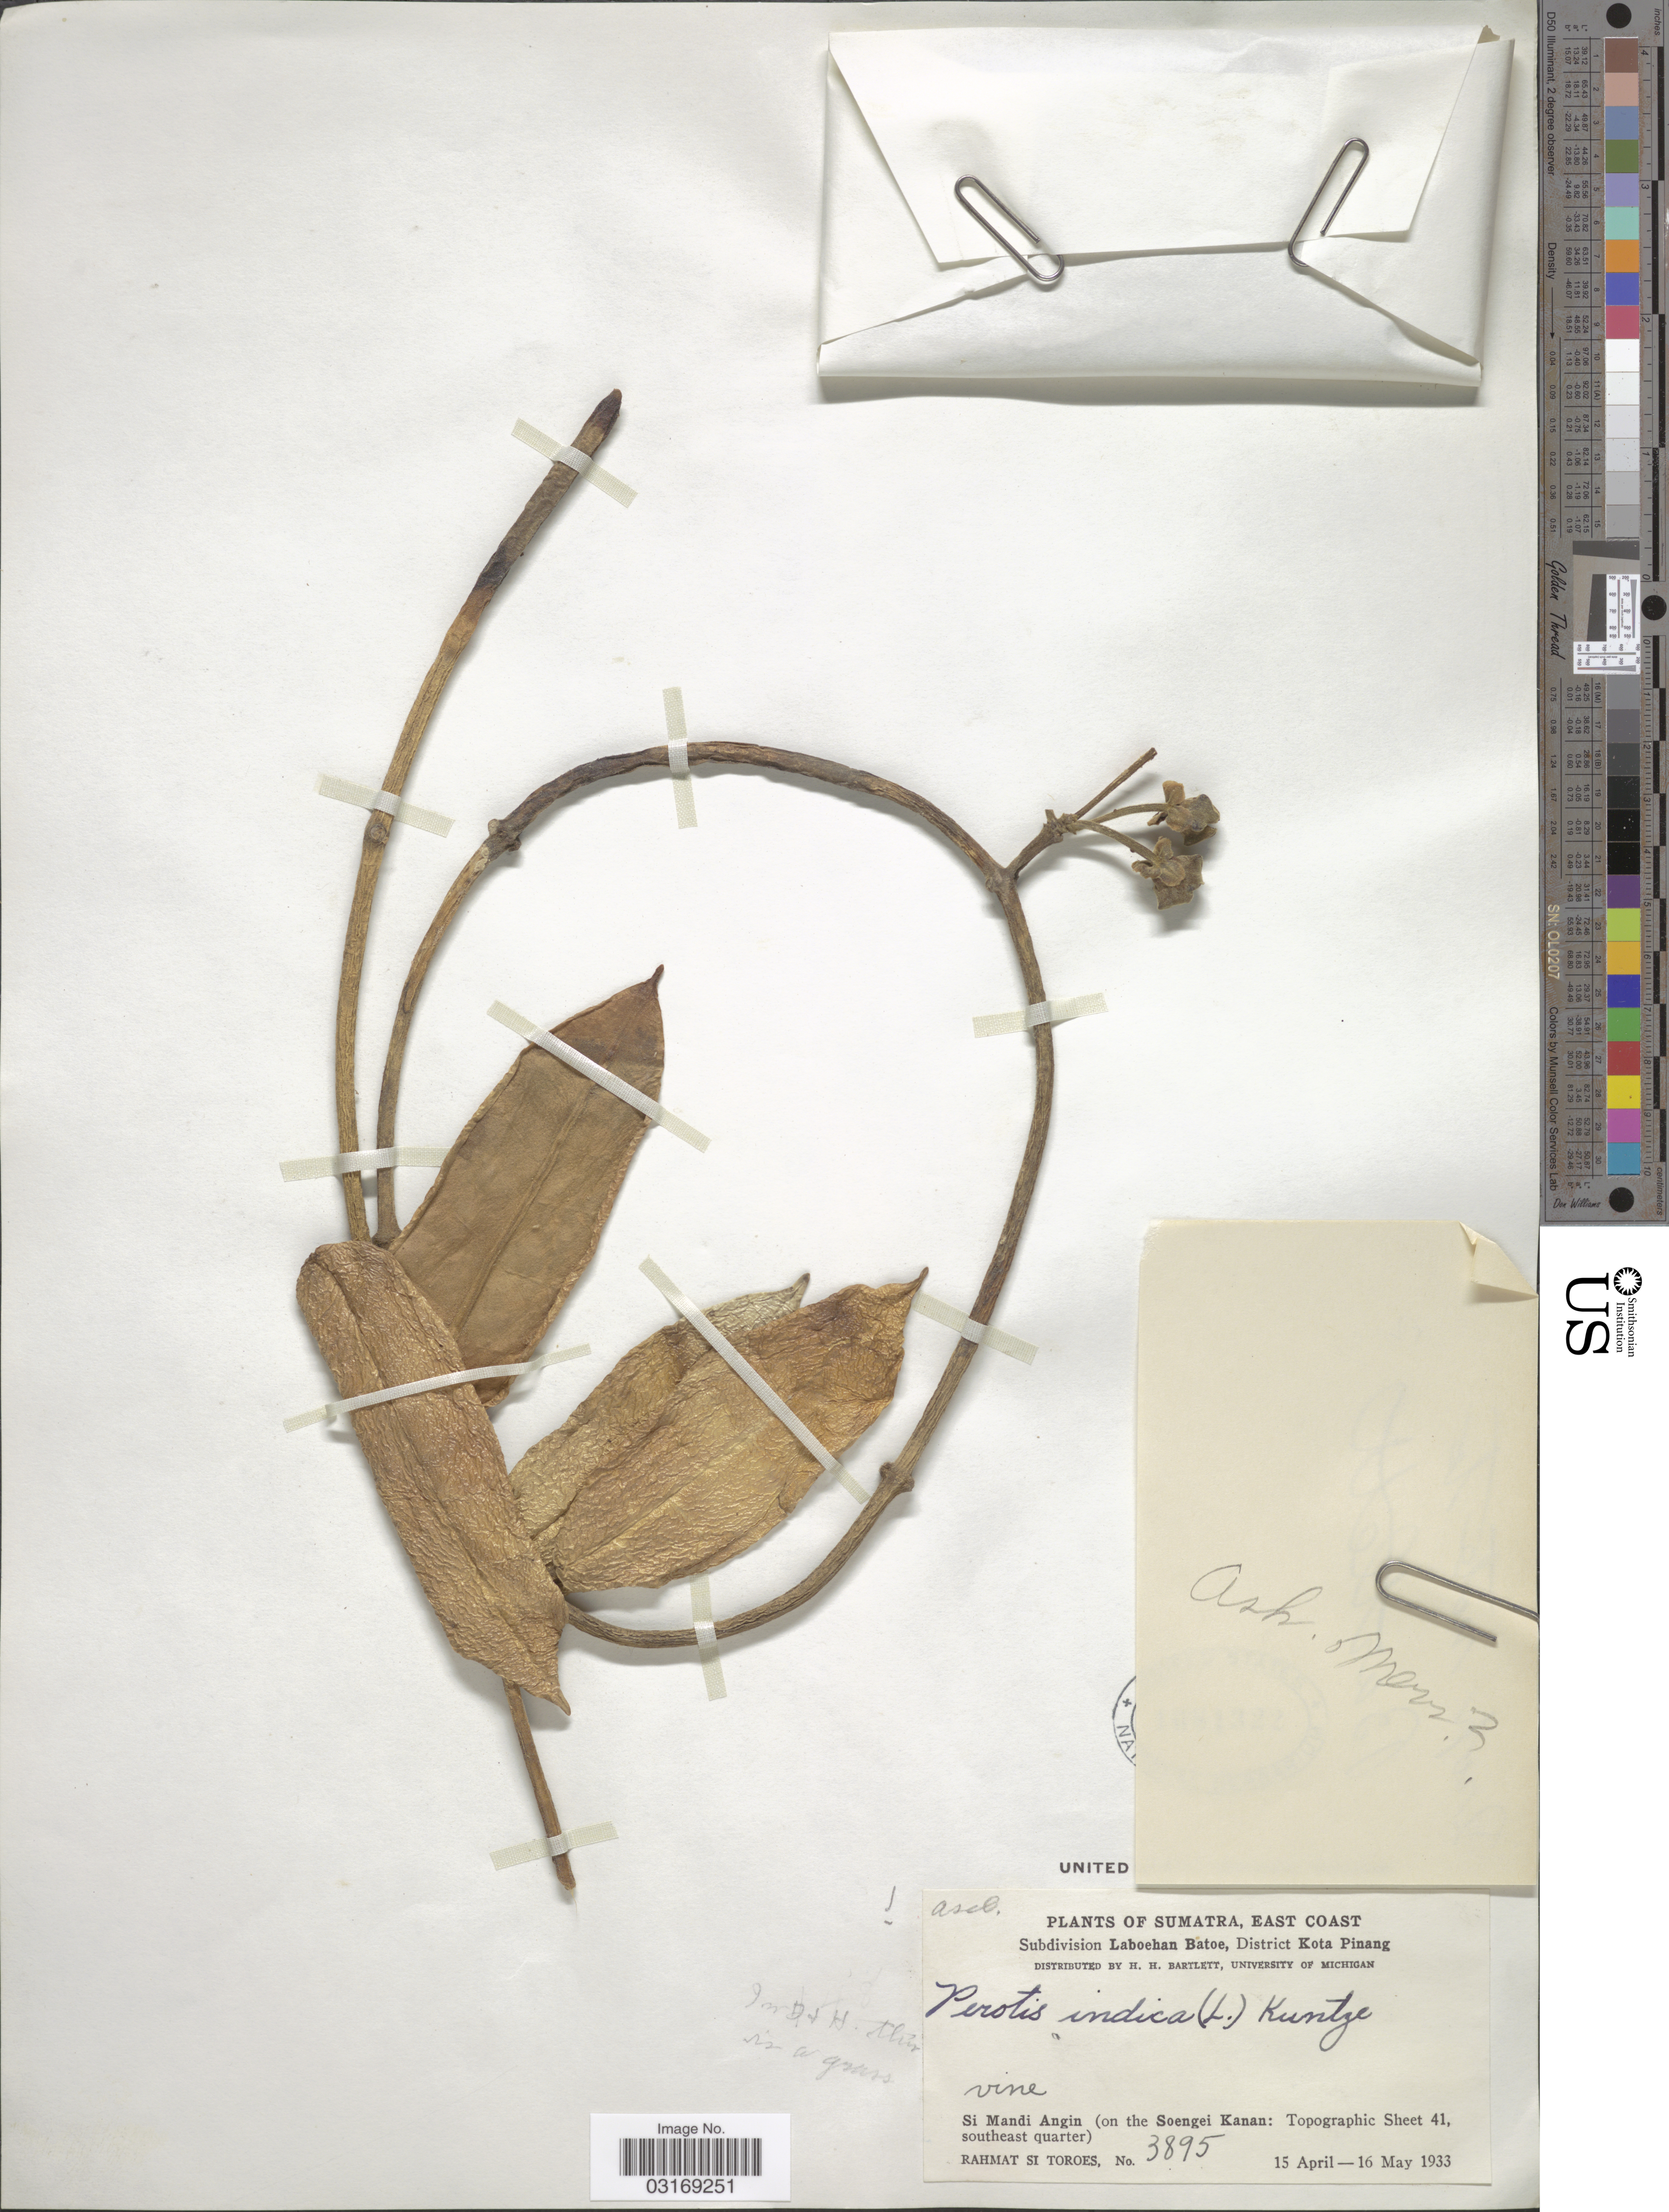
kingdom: Plantae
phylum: Tracheophyta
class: Magnoliopsida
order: Gentianales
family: Apocynaceae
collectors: Rahmat Si Boeea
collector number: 3895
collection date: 1933-04-15/1933-05-16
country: Indonesia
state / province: Sumatra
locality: East Coast. Subdivision Laboehan Batoe, District Kota Pinang. Si Mandi Angin (on the Soengei Kanan: Topographic Sheet 41, southeast quarter).